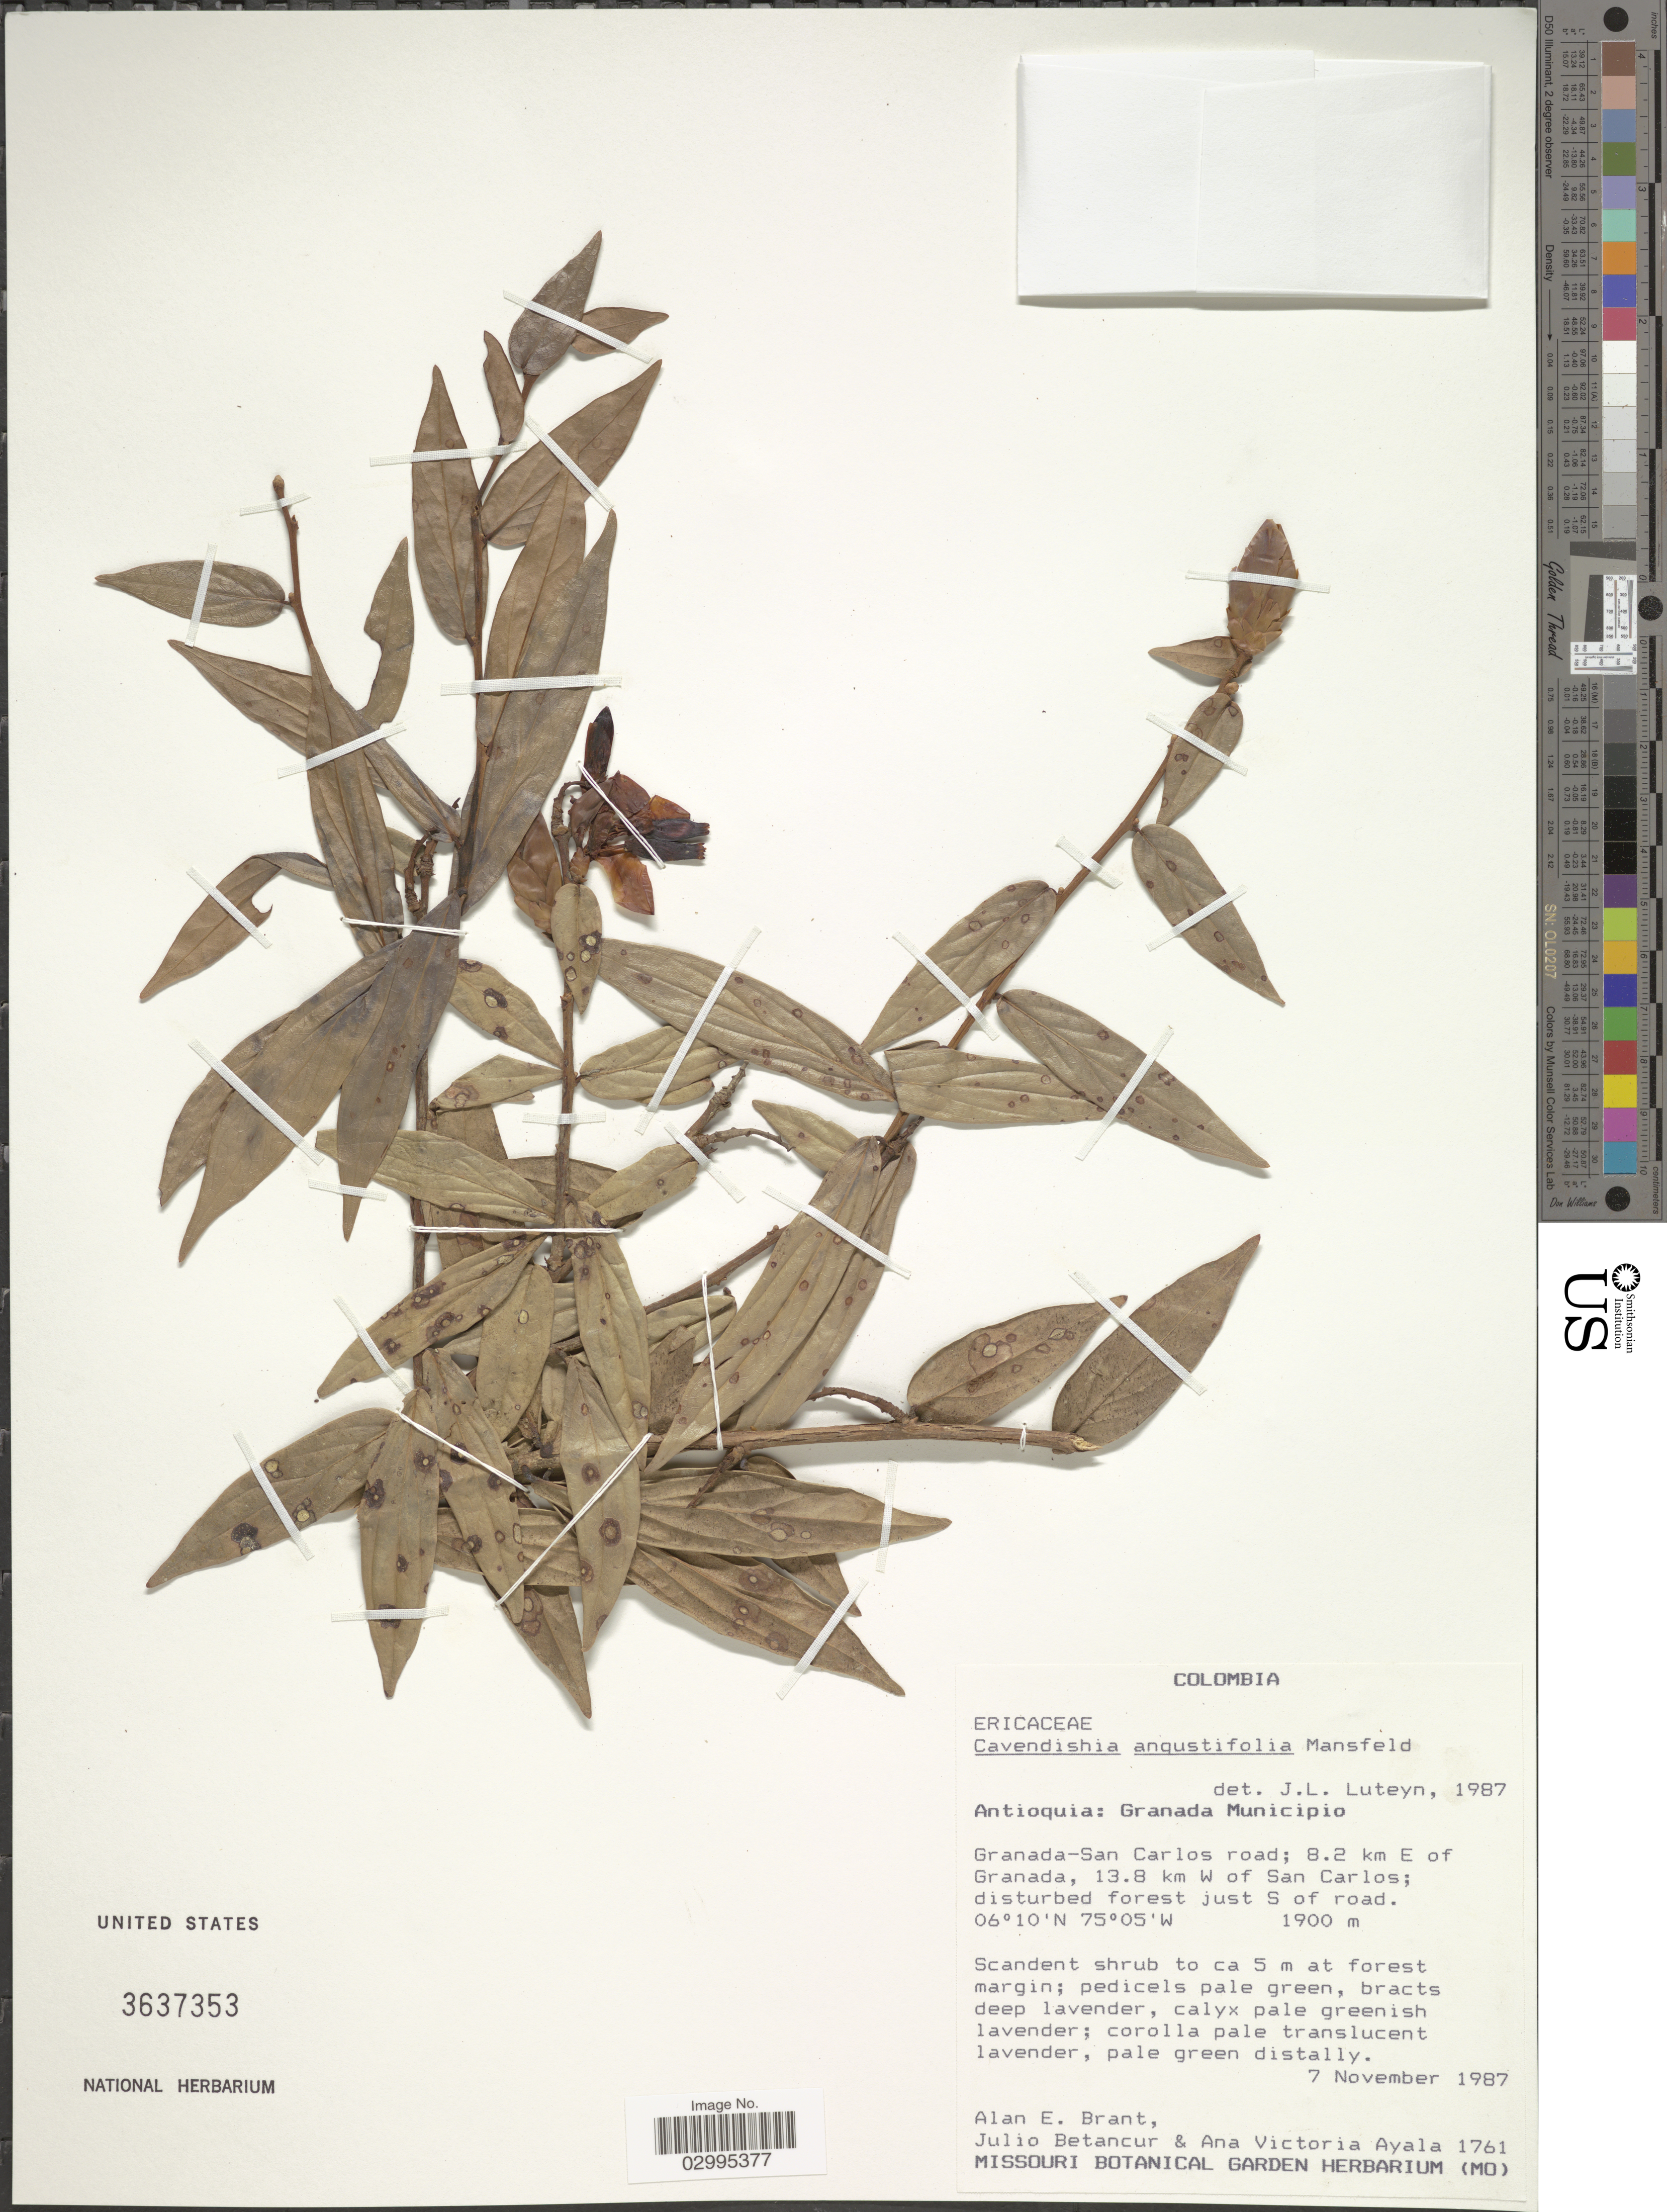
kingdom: Plantae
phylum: Tracheophyta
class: Magnoliopsida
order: Ericales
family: Ericaceae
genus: Cavendishia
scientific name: Cavendishia angustifolia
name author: Mansf.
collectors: A. Brant, J. Betancur & A. V. Ayala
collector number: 1761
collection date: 1987-11-07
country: Colombia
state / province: Antioquia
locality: Granada Municipio. Granada-San Carlos road; 8.2 km E of Granada, 13.8 km W of San Carlos; disturbed forest just S of road.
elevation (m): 1900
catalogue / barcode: US 3637353